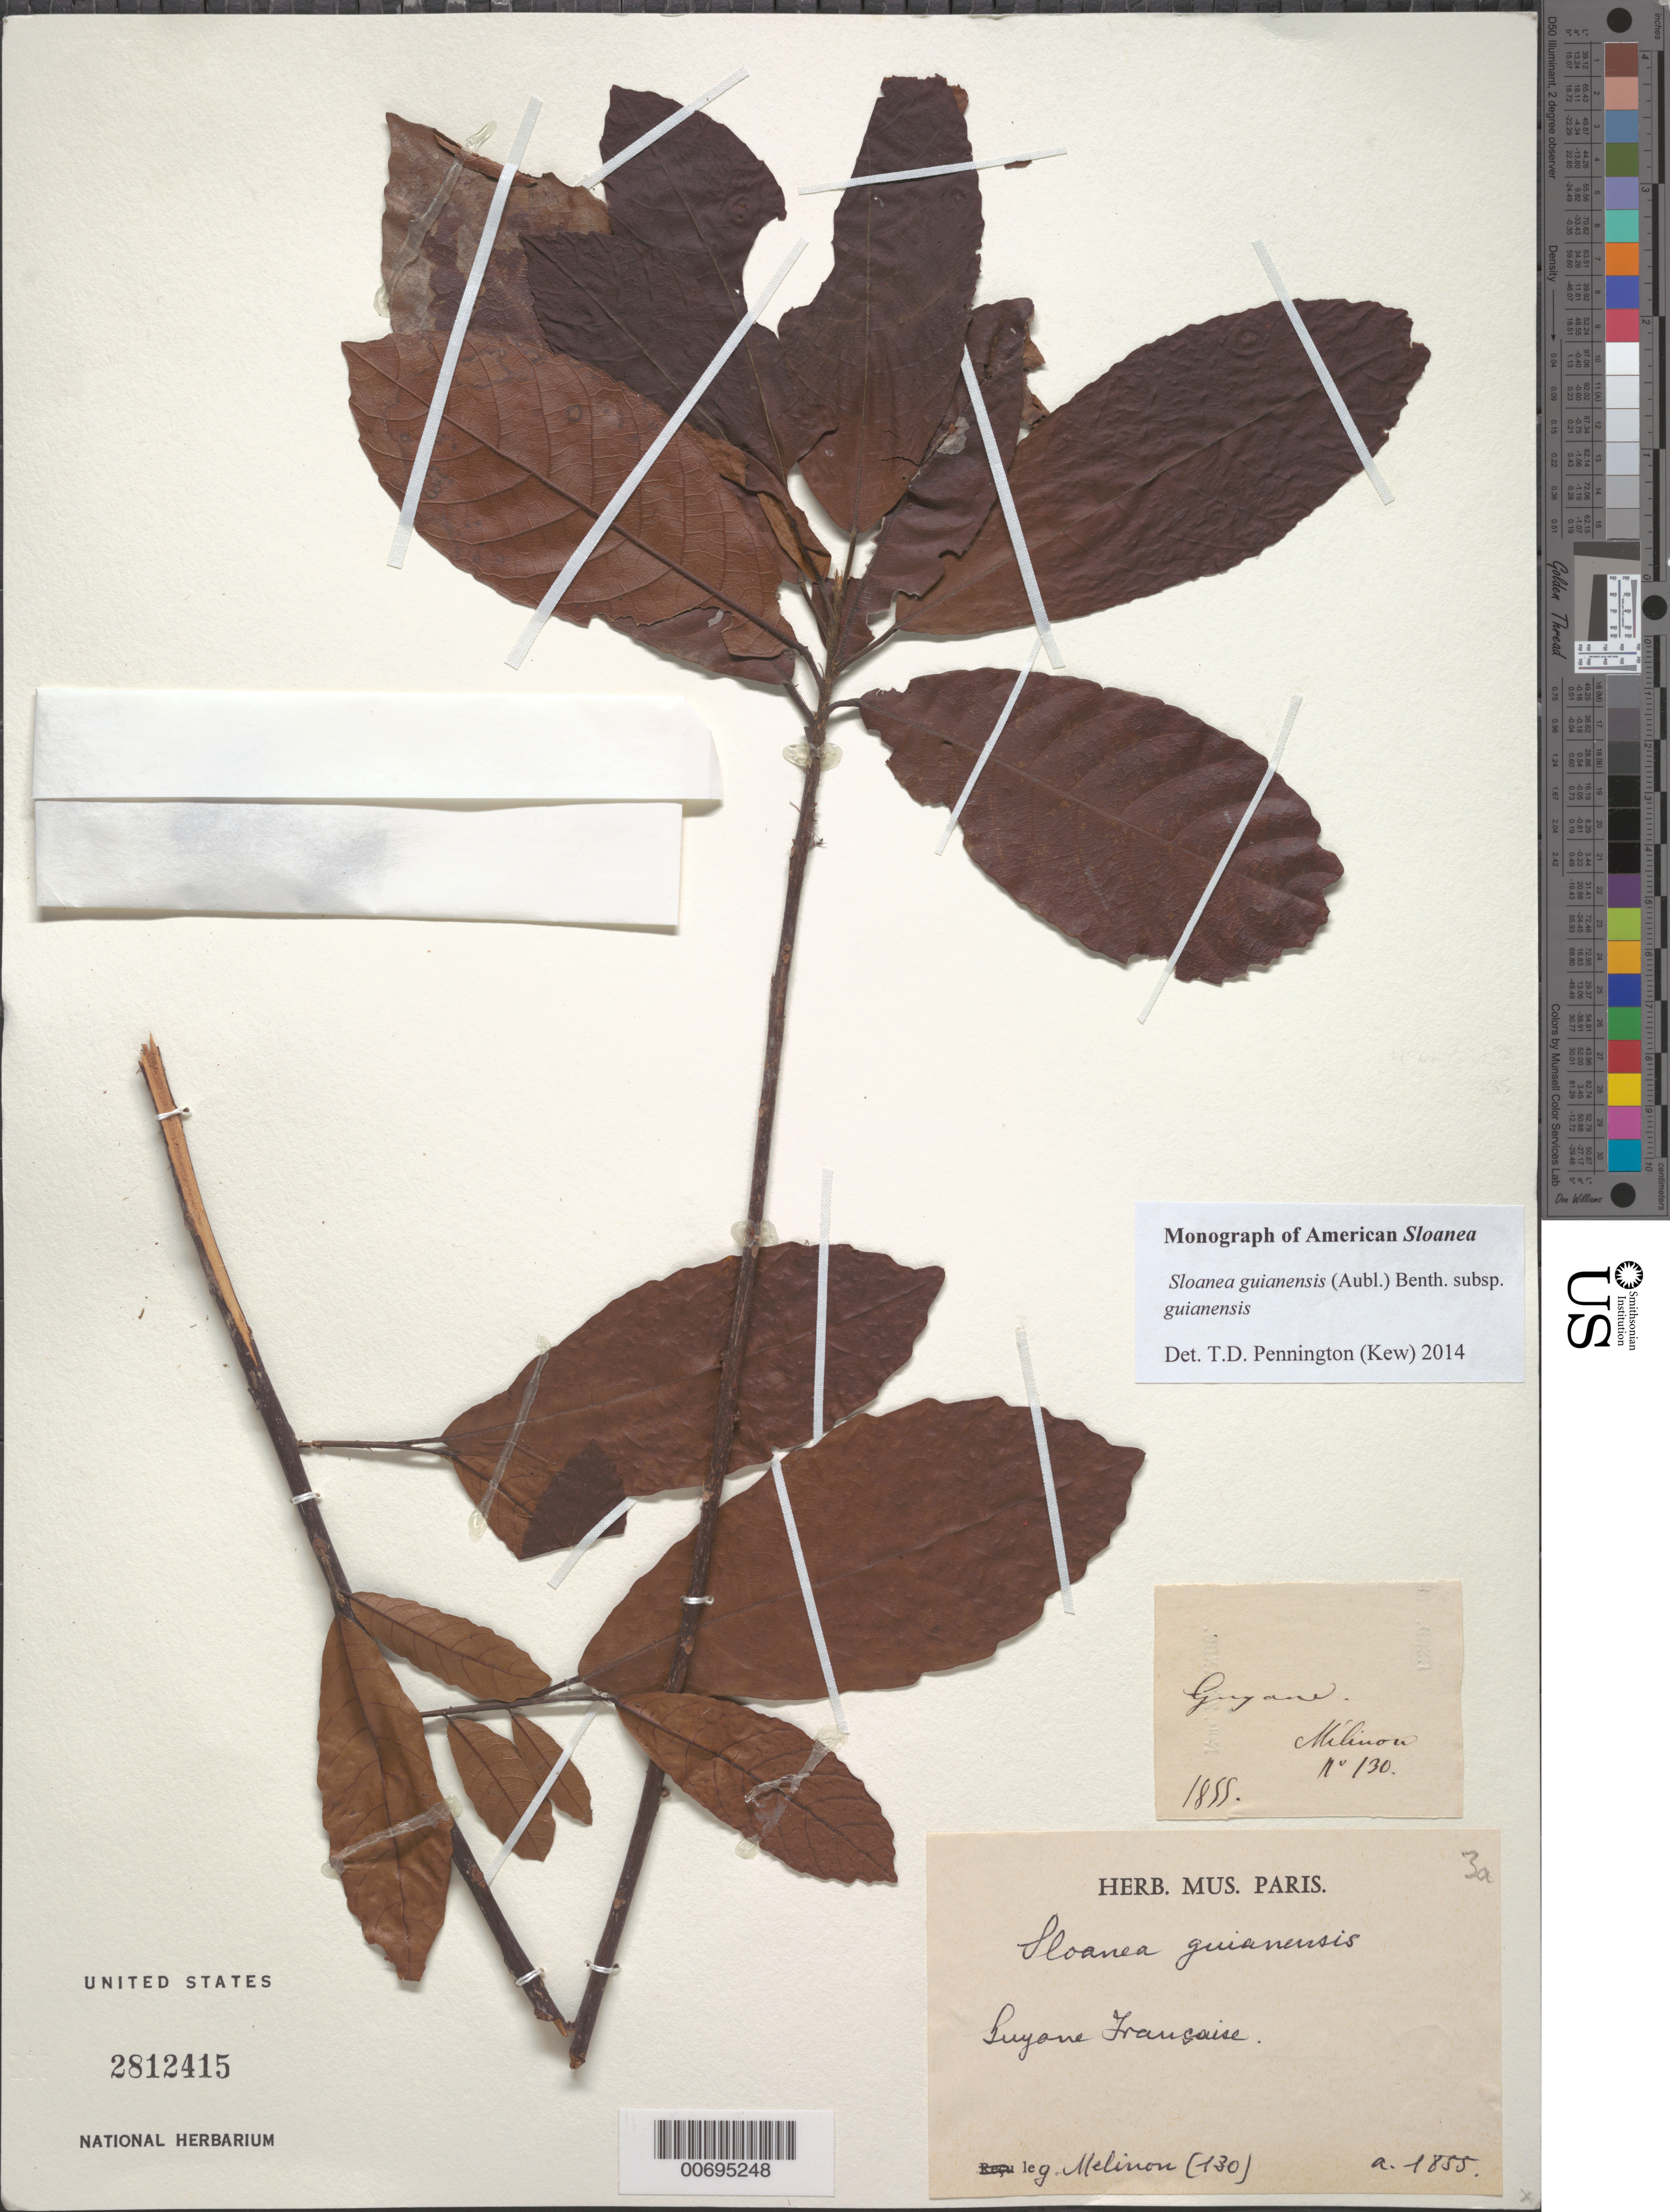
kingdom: Plantae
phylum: Tracheophyta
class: Magnoliopsida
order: Oxalidales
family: Elaeocarpaceae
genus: Sloanea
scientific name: Sloanea guianensis subsp. guianensis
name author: (Aubl.) Benth.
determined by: Pennington, T. D., (K)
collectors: E. Mélinon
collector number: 130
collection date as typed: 1855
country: French Guiana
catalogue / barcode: US 2812415